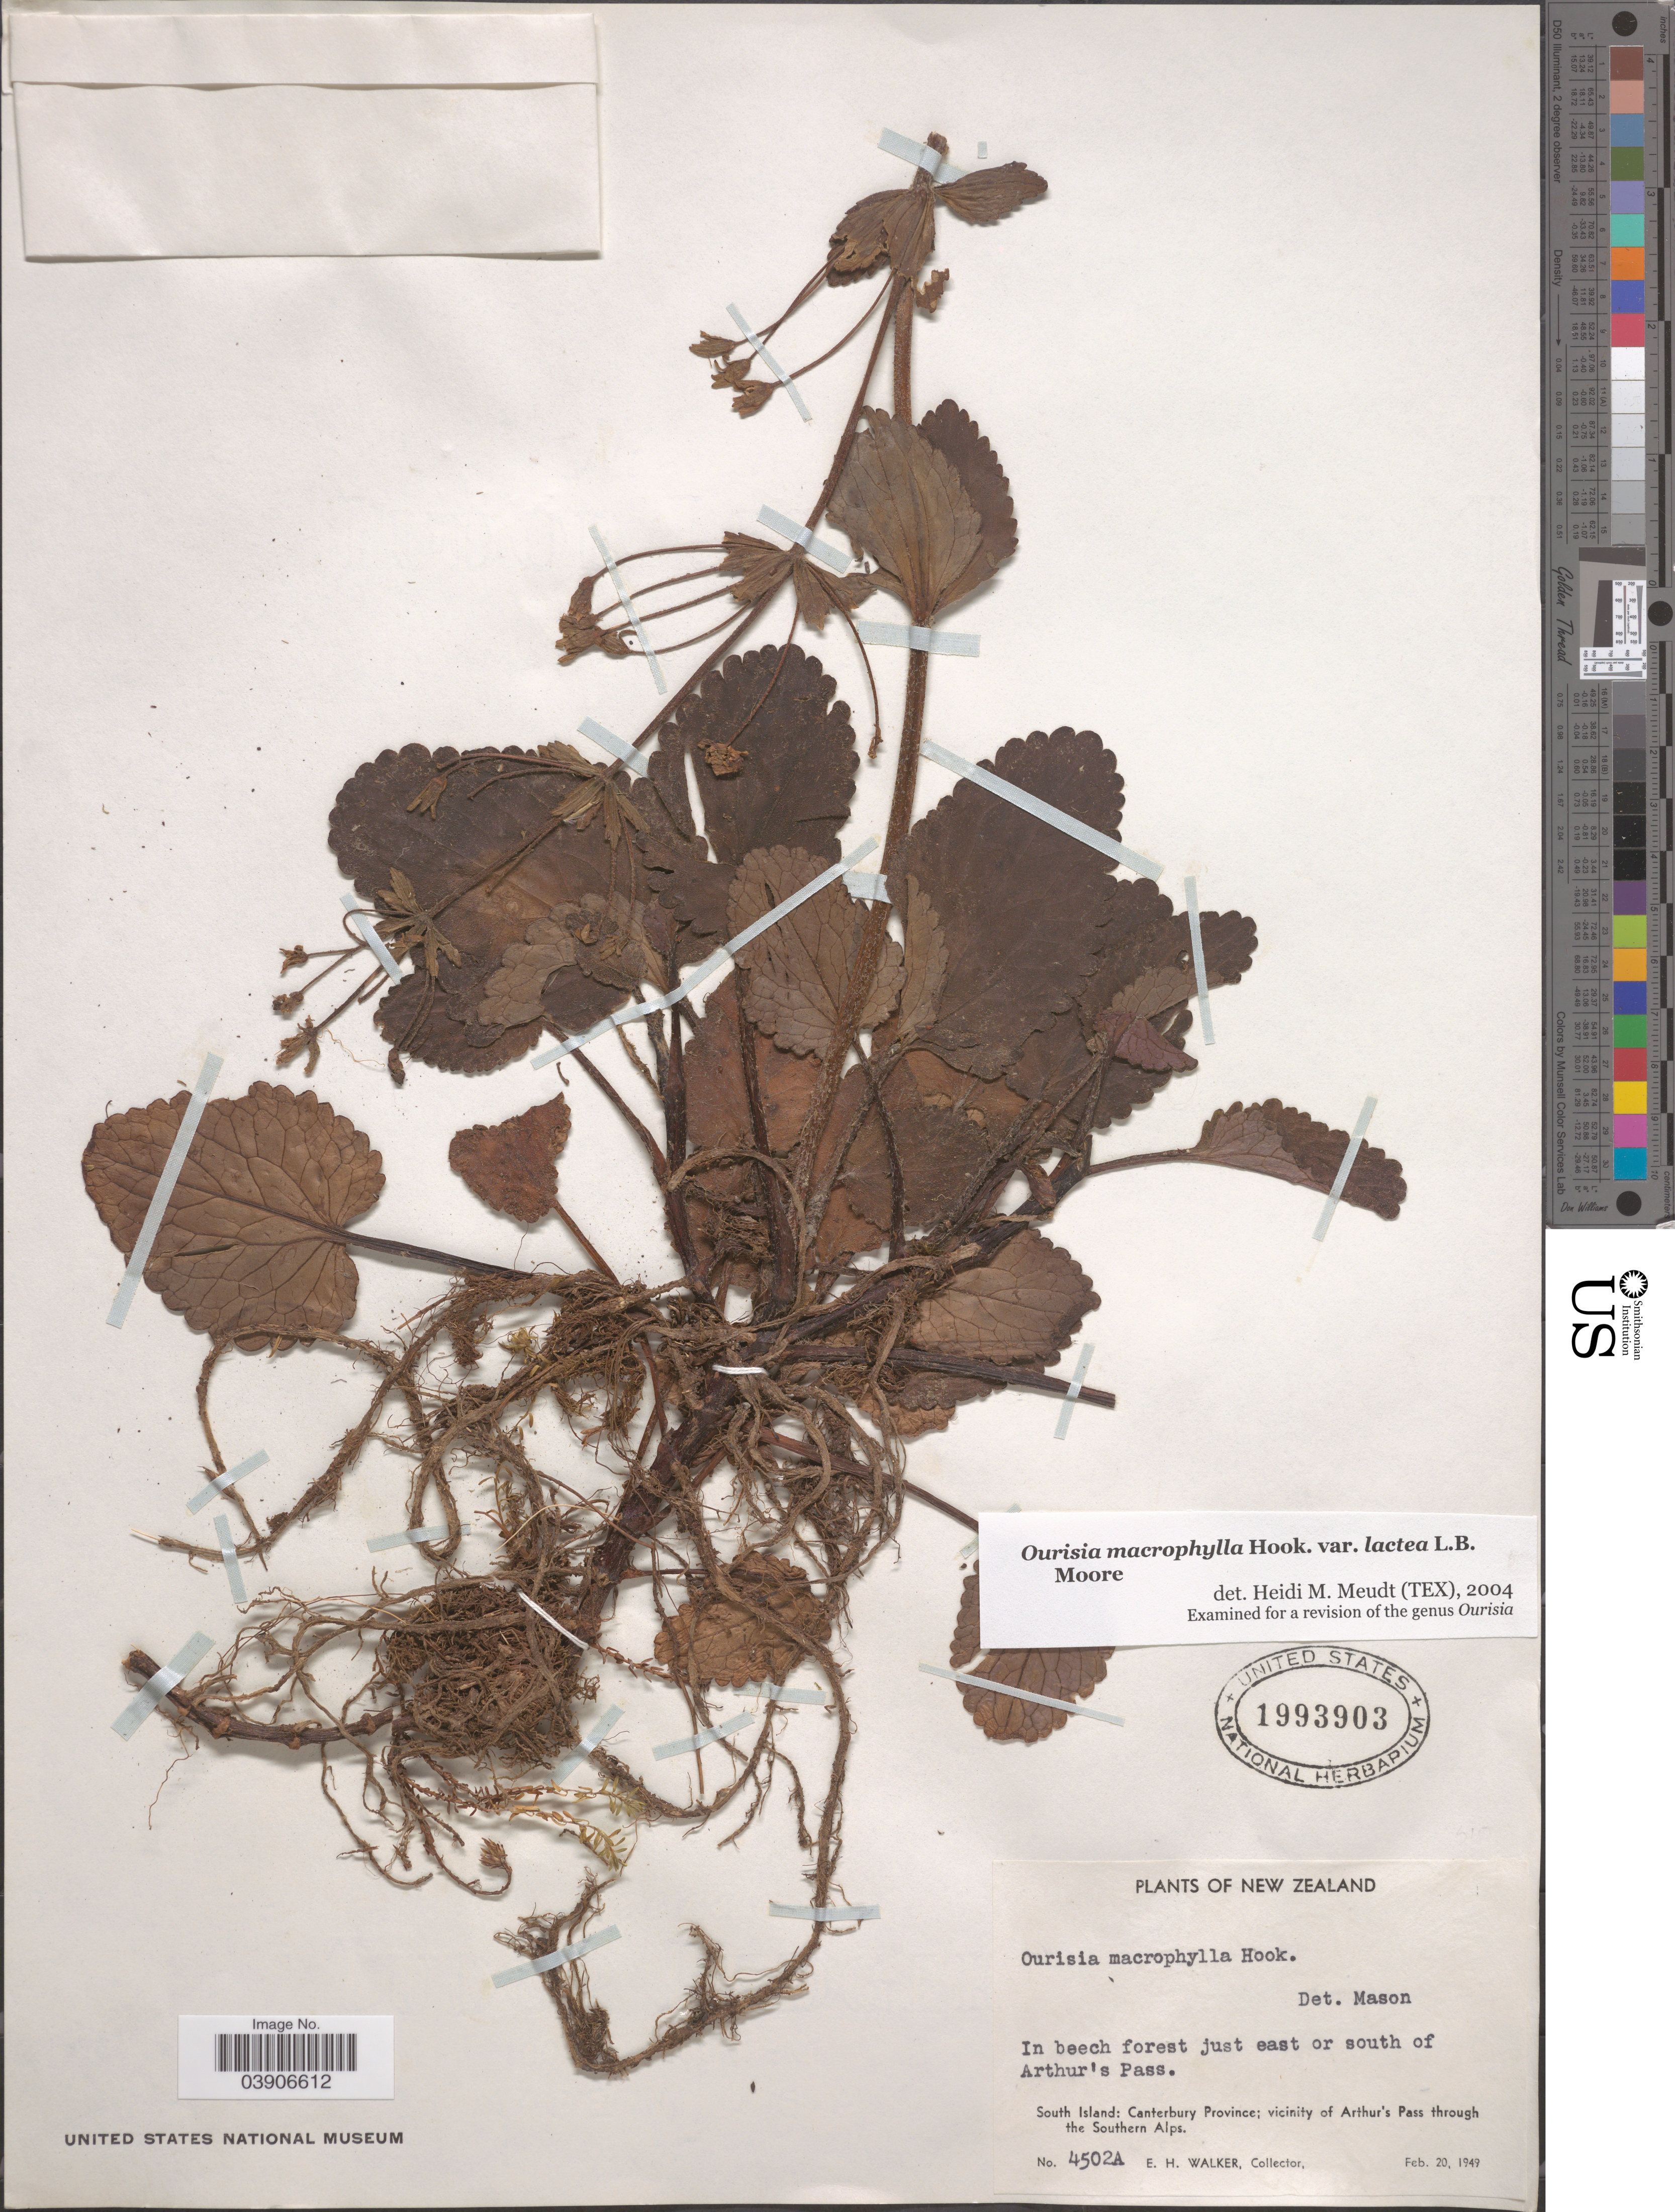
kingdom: Plantae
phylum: Tracheophyta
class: Magnoliopsida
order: Lamiales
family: Plantaginaceae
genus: Ourisia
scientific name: Ourisia macrophylla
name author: Hook.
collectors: E. H. Walker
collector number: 4502A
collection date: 1949-02-20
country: New Zealand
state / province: Canterbury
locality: In beech forest just east or south of Arthur's Pass. South Island: vicinity of Arthur's Pass through the Southern Alps.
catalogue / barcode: US 1993903